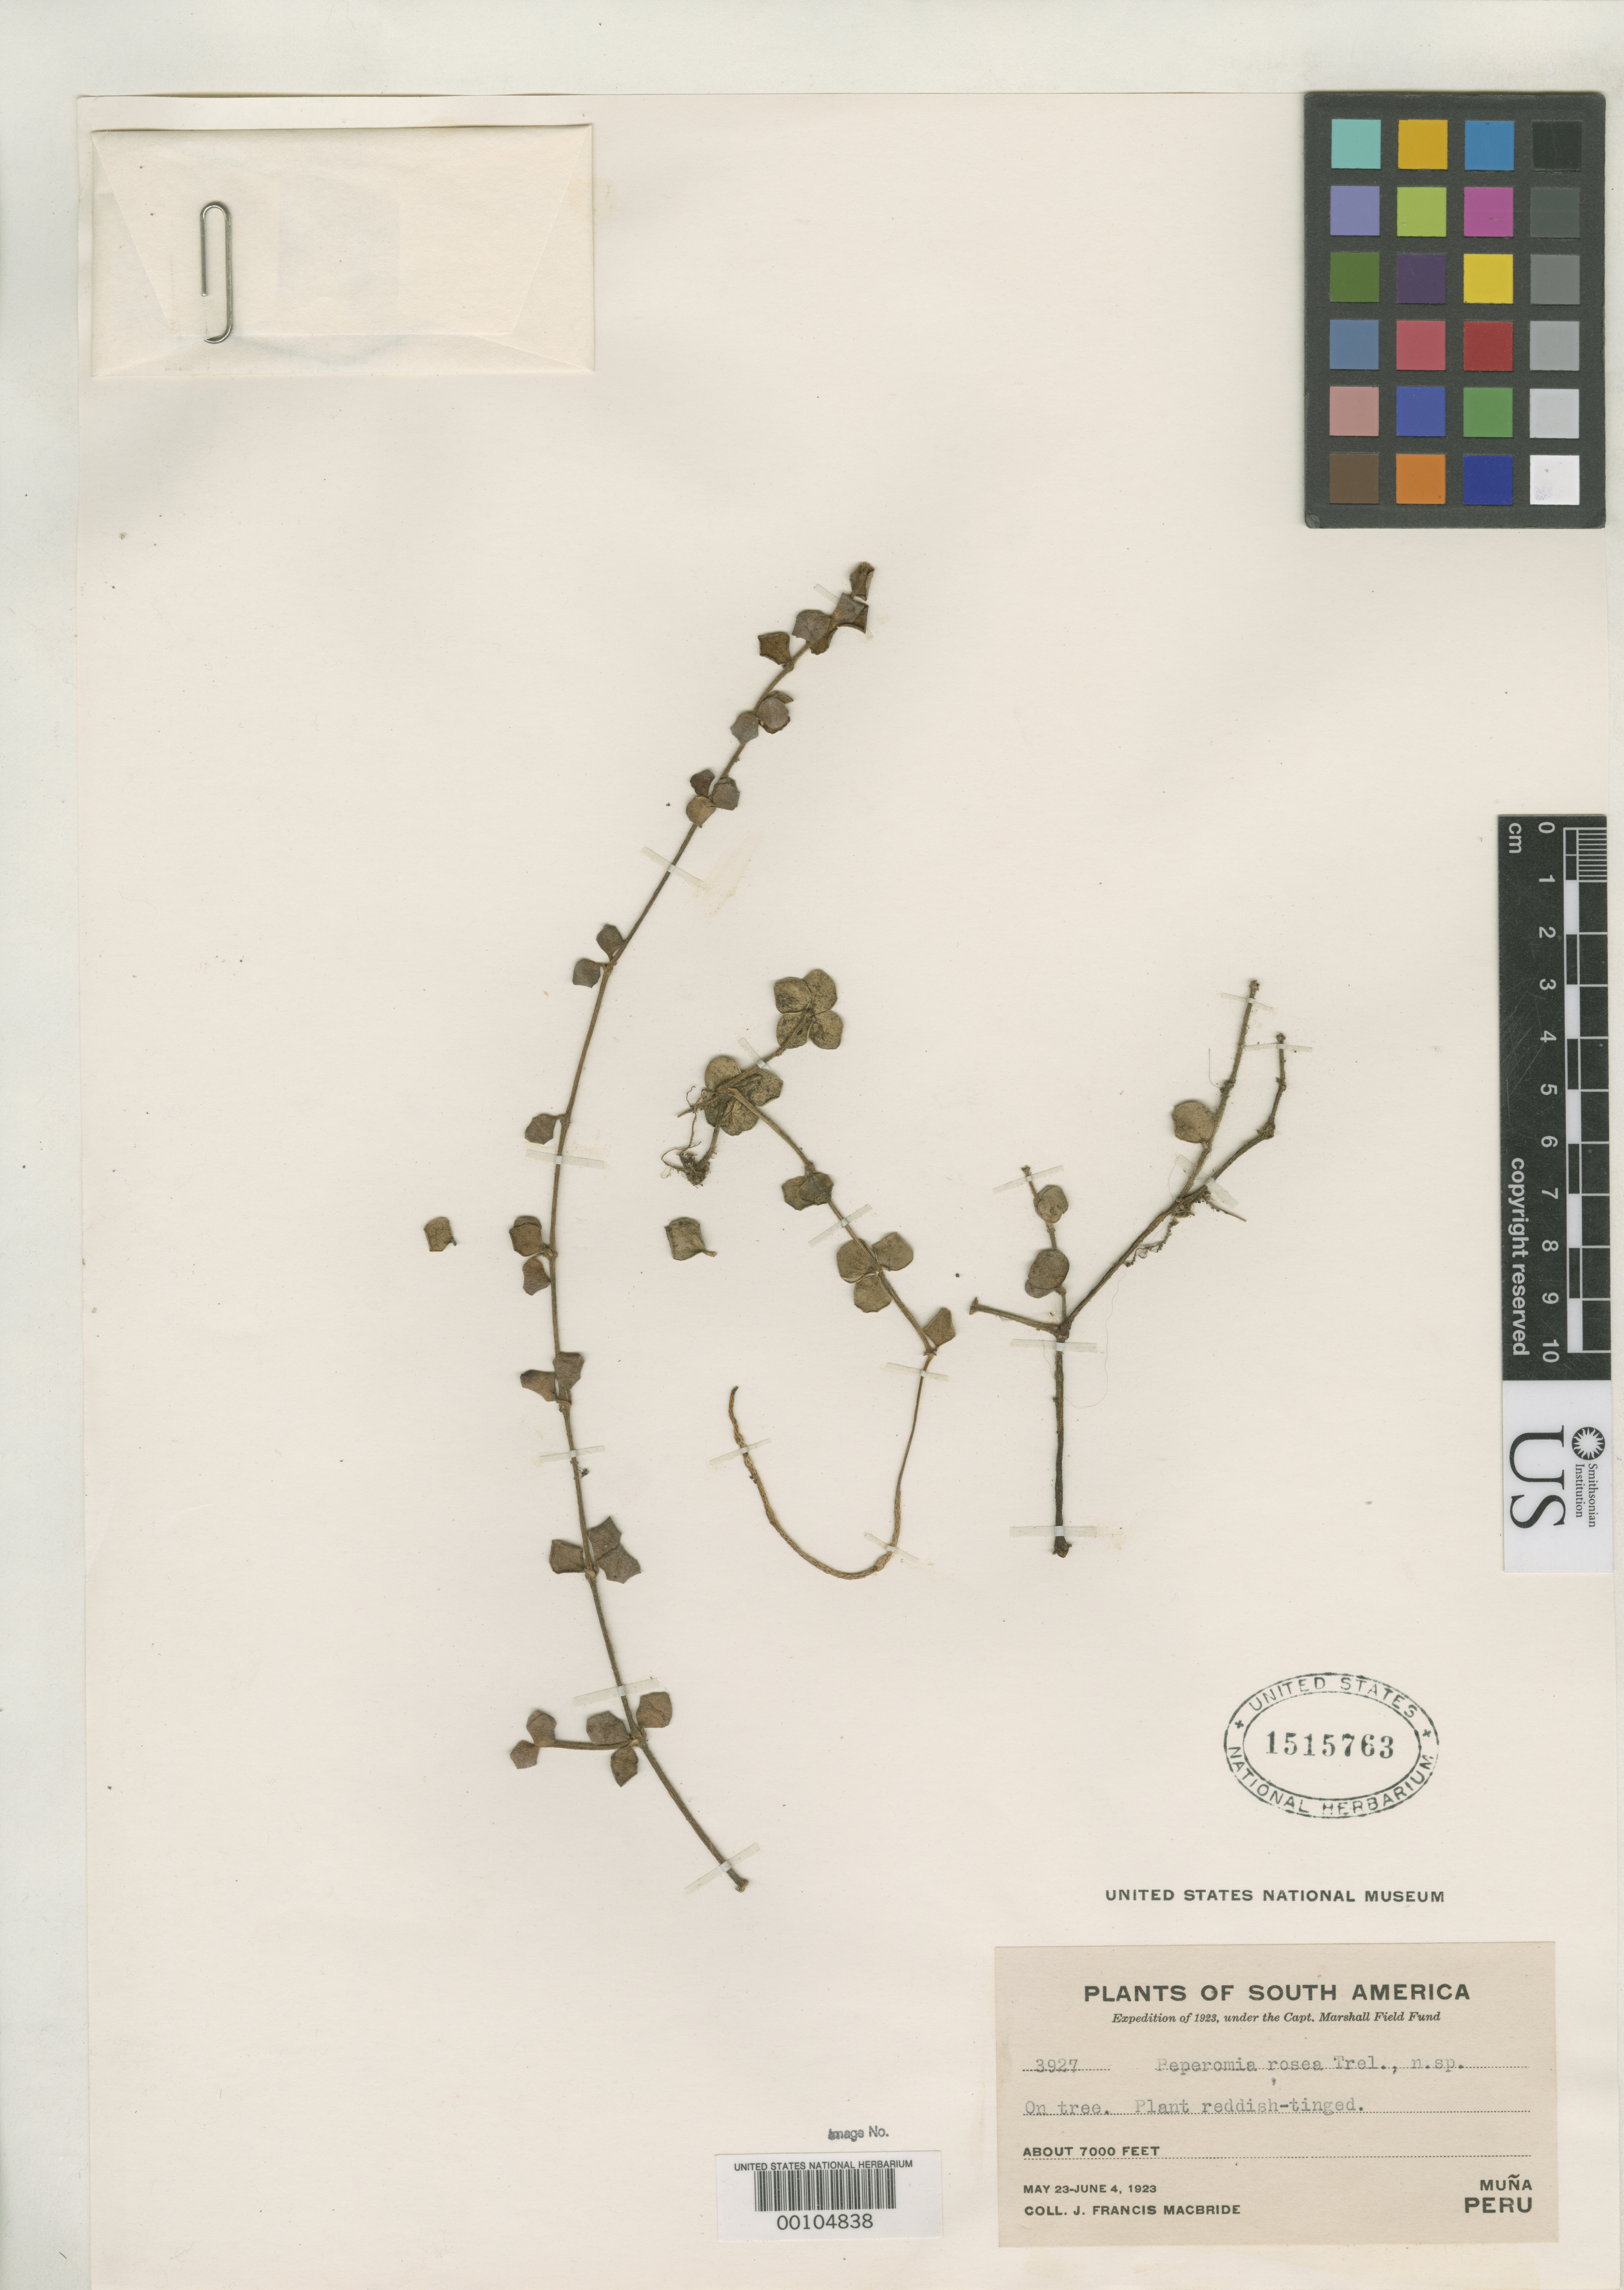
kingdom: Plantae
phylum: Tracheophyta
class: Magnoliopsida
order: Piperales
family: Piperaceae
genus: Peperomia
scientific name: Peperomia rosea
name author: Trel. in J.F. Macbr.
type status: Isotype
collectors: J. F. Macbride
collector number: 3927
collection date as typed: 23 May 1923 to 04 Jun 1923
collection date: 1923-05-23/1923-06-04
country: Peru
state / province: Huánuco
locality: Muña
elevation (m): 2100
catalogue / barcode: US 1515763